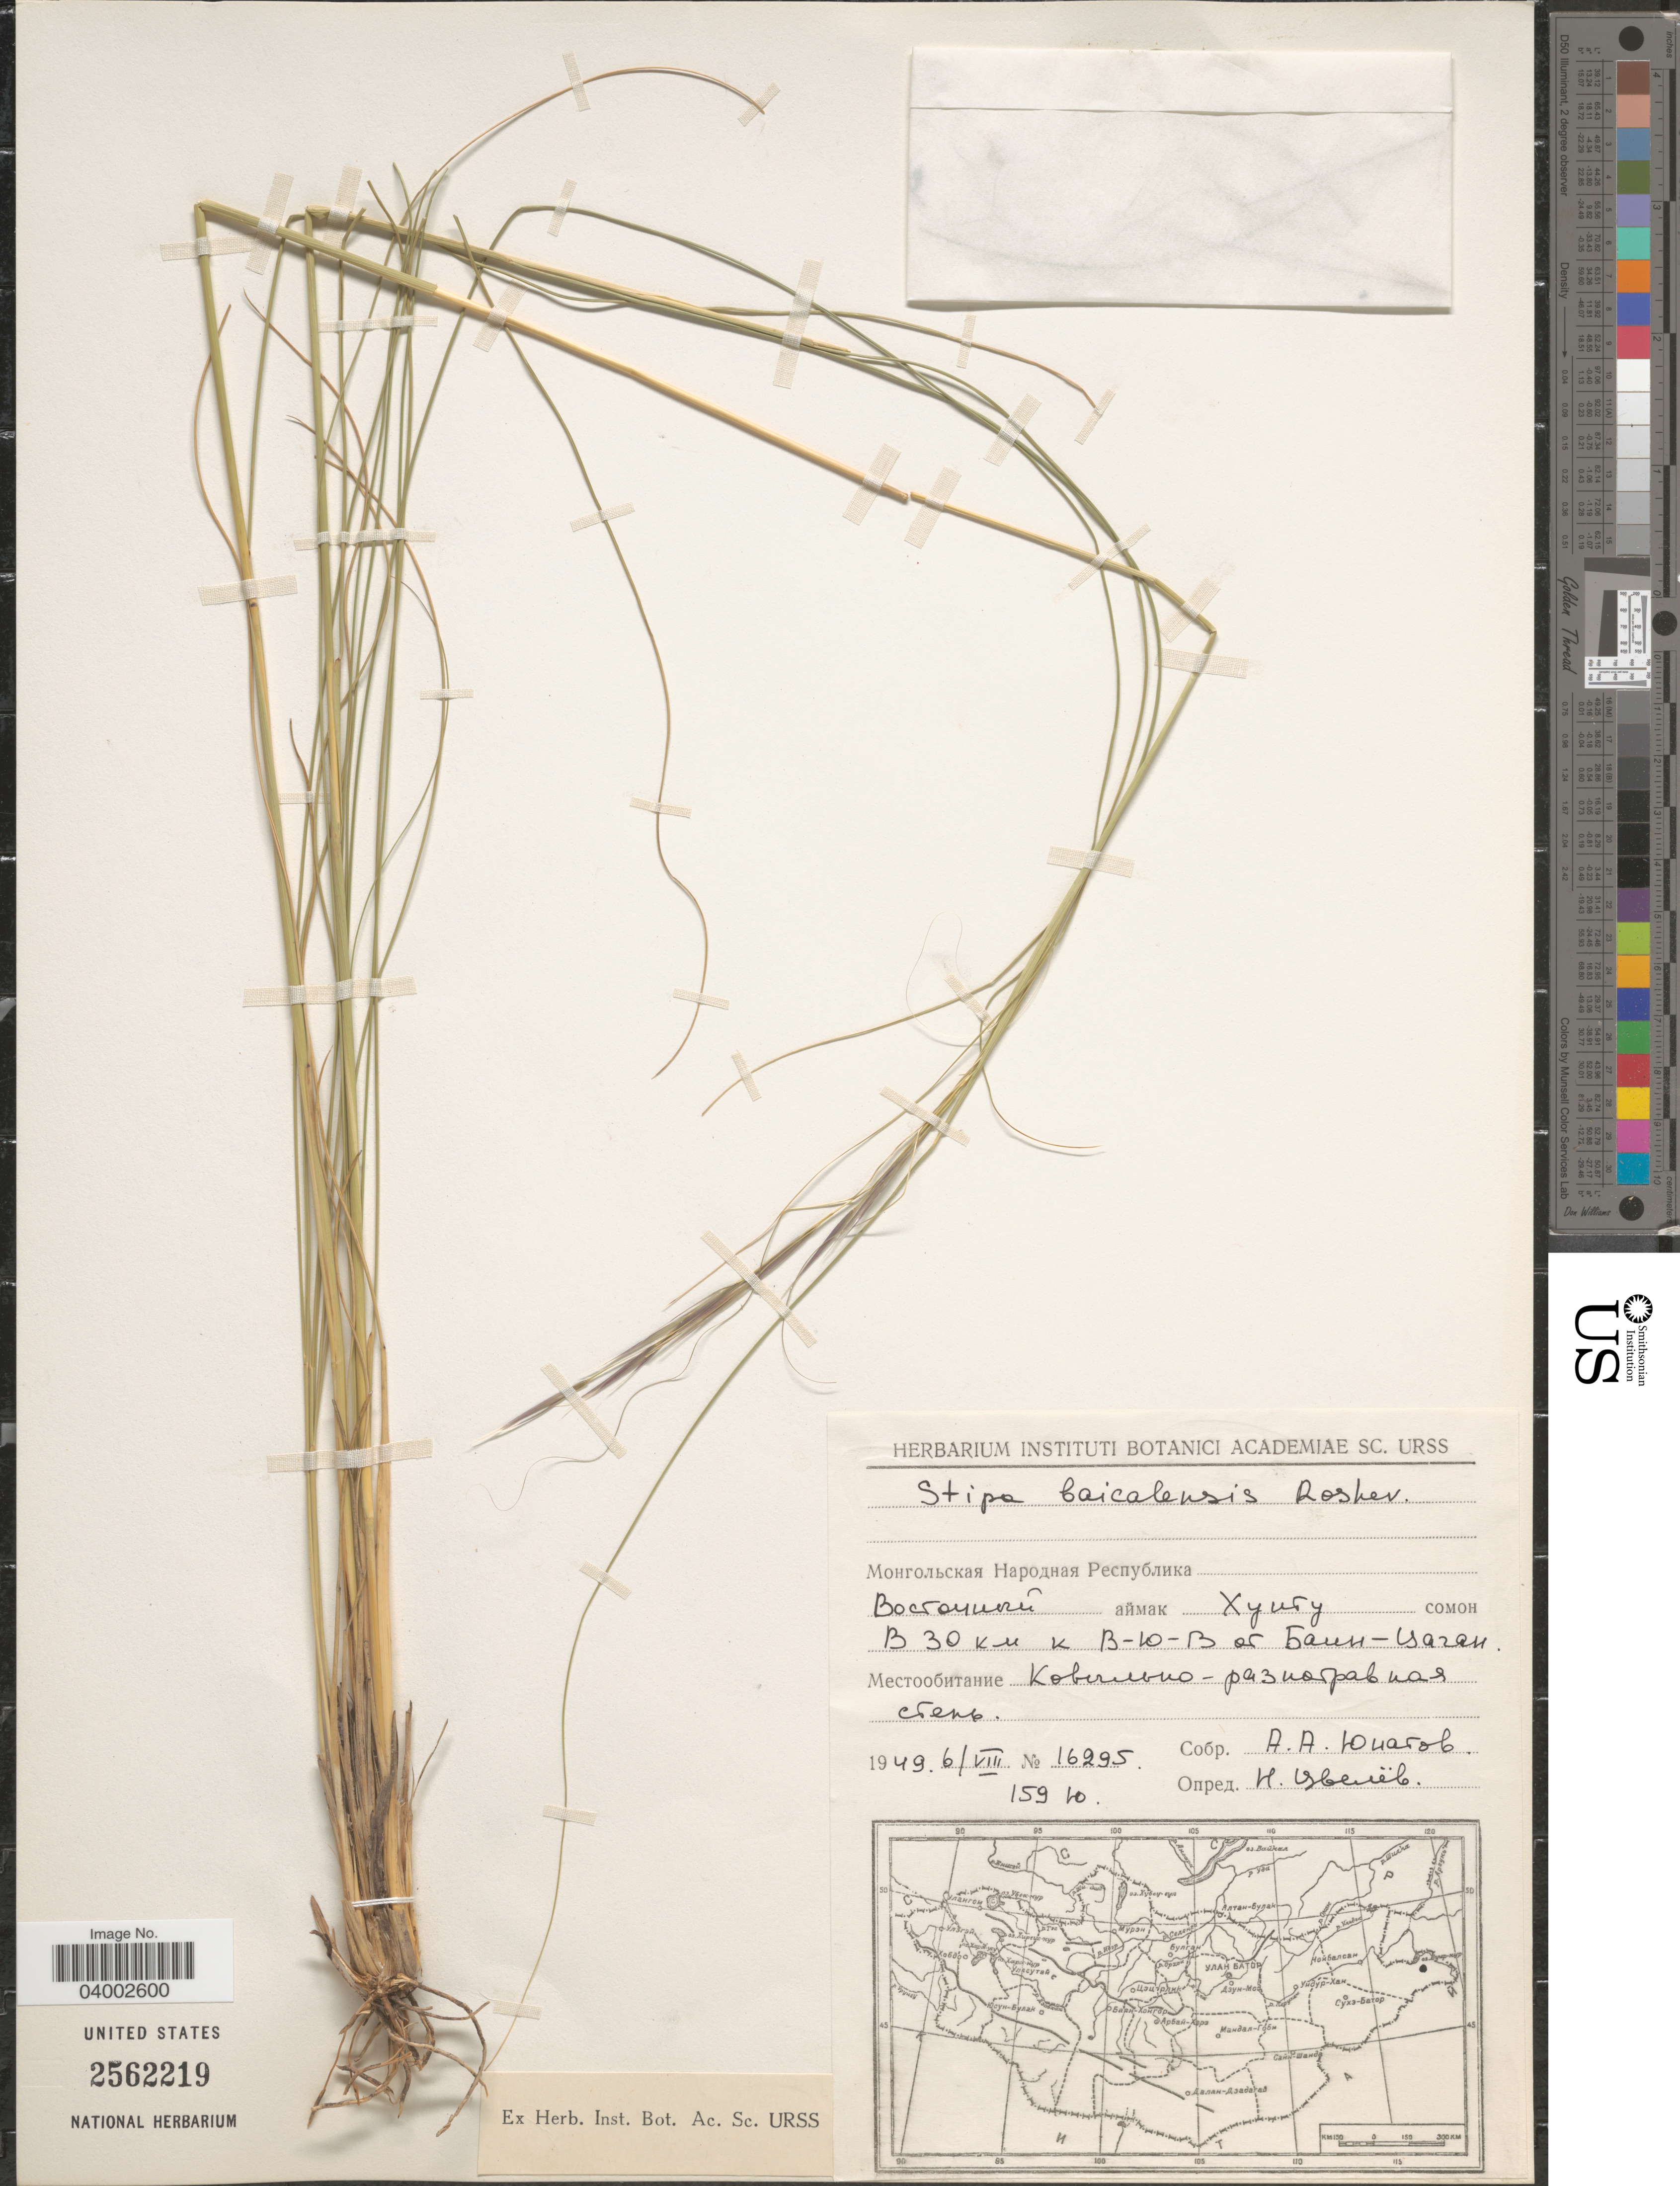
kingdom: Plantae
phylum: Tracheophyta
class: Liliopsida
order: Poales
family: Poaceae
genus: Stipa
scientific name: Stipa baicalensis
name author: Roshev.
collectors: A. Unatov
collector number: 16295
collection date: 1949-08-06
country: Mongolia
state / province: Dornod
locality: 30 km ESE from Bayan Tsagaan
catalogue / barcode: US 2562219